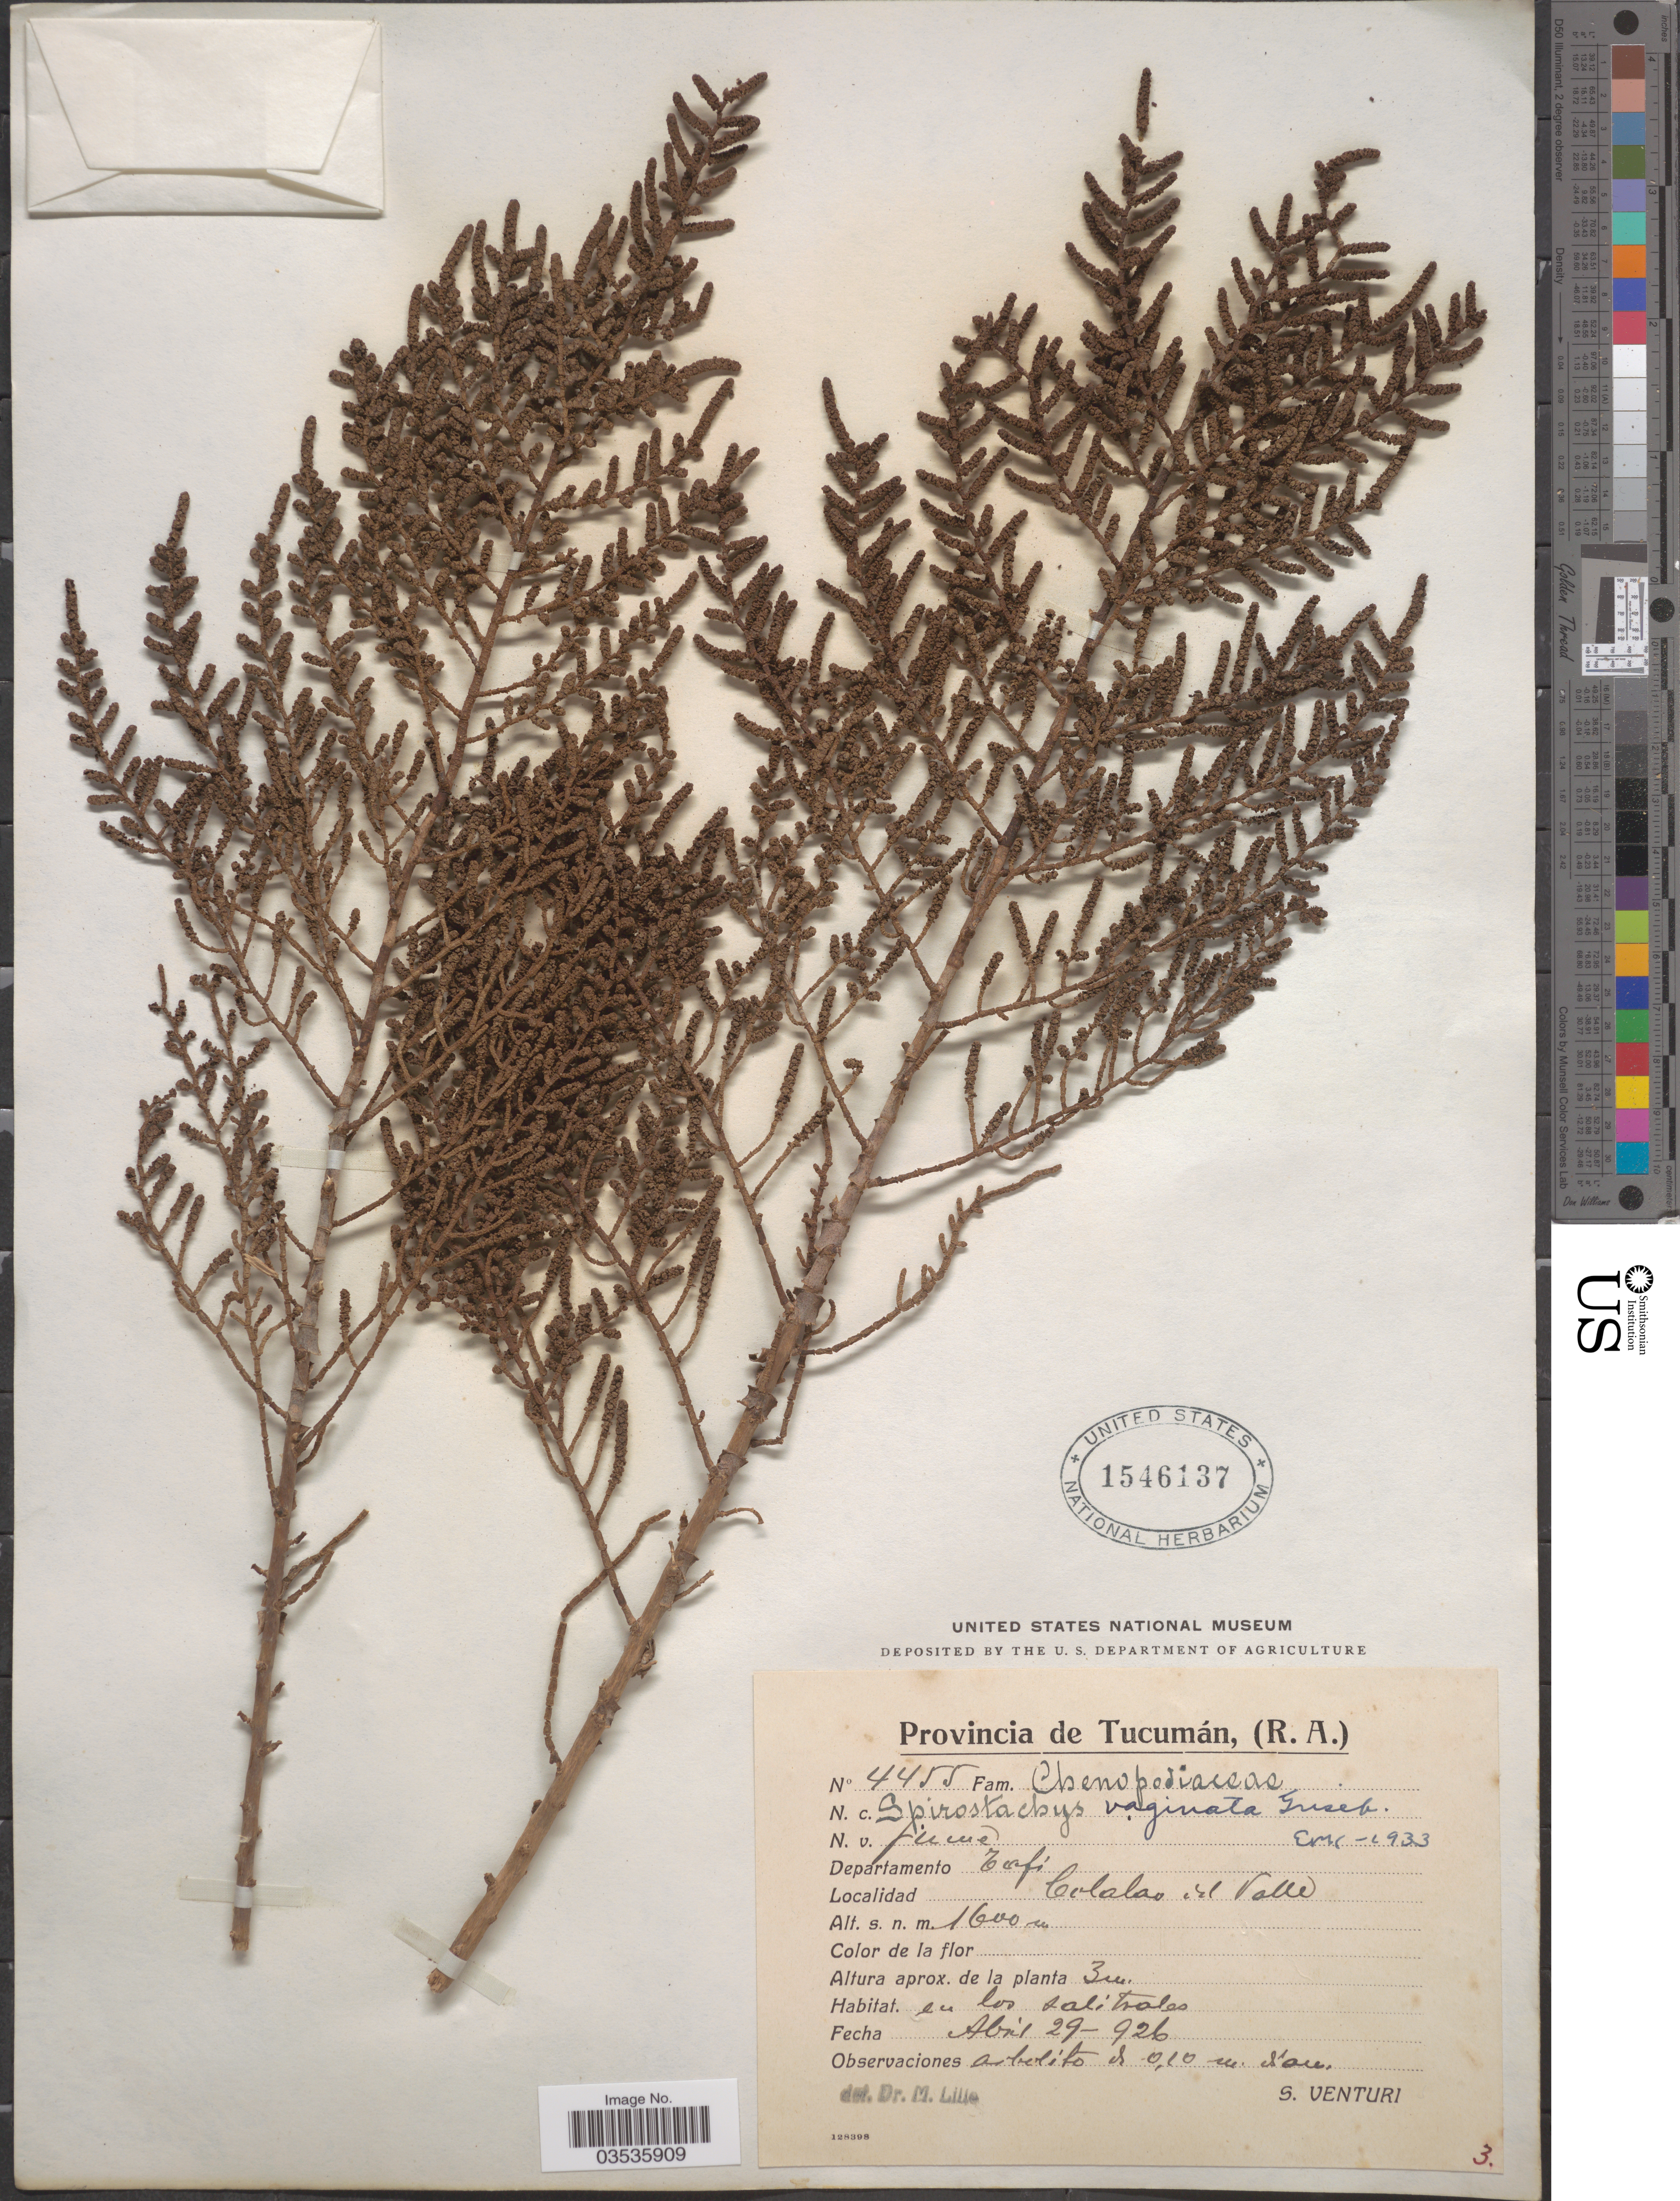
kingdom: Plantae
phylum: Tracheophyta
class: Magnoliopsida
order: Caryophyllales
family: Amaranthaceae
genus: Allenrolfea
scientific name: Allenrolfea vaginata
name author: (Griseb.) Kuntze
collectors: S. Venturi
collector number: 4455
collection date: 1926-04-29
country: Argentina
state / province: Tucuman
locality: Departamento Tafi. Colalas del Valle.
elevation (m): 1600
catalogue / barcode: US 1546137